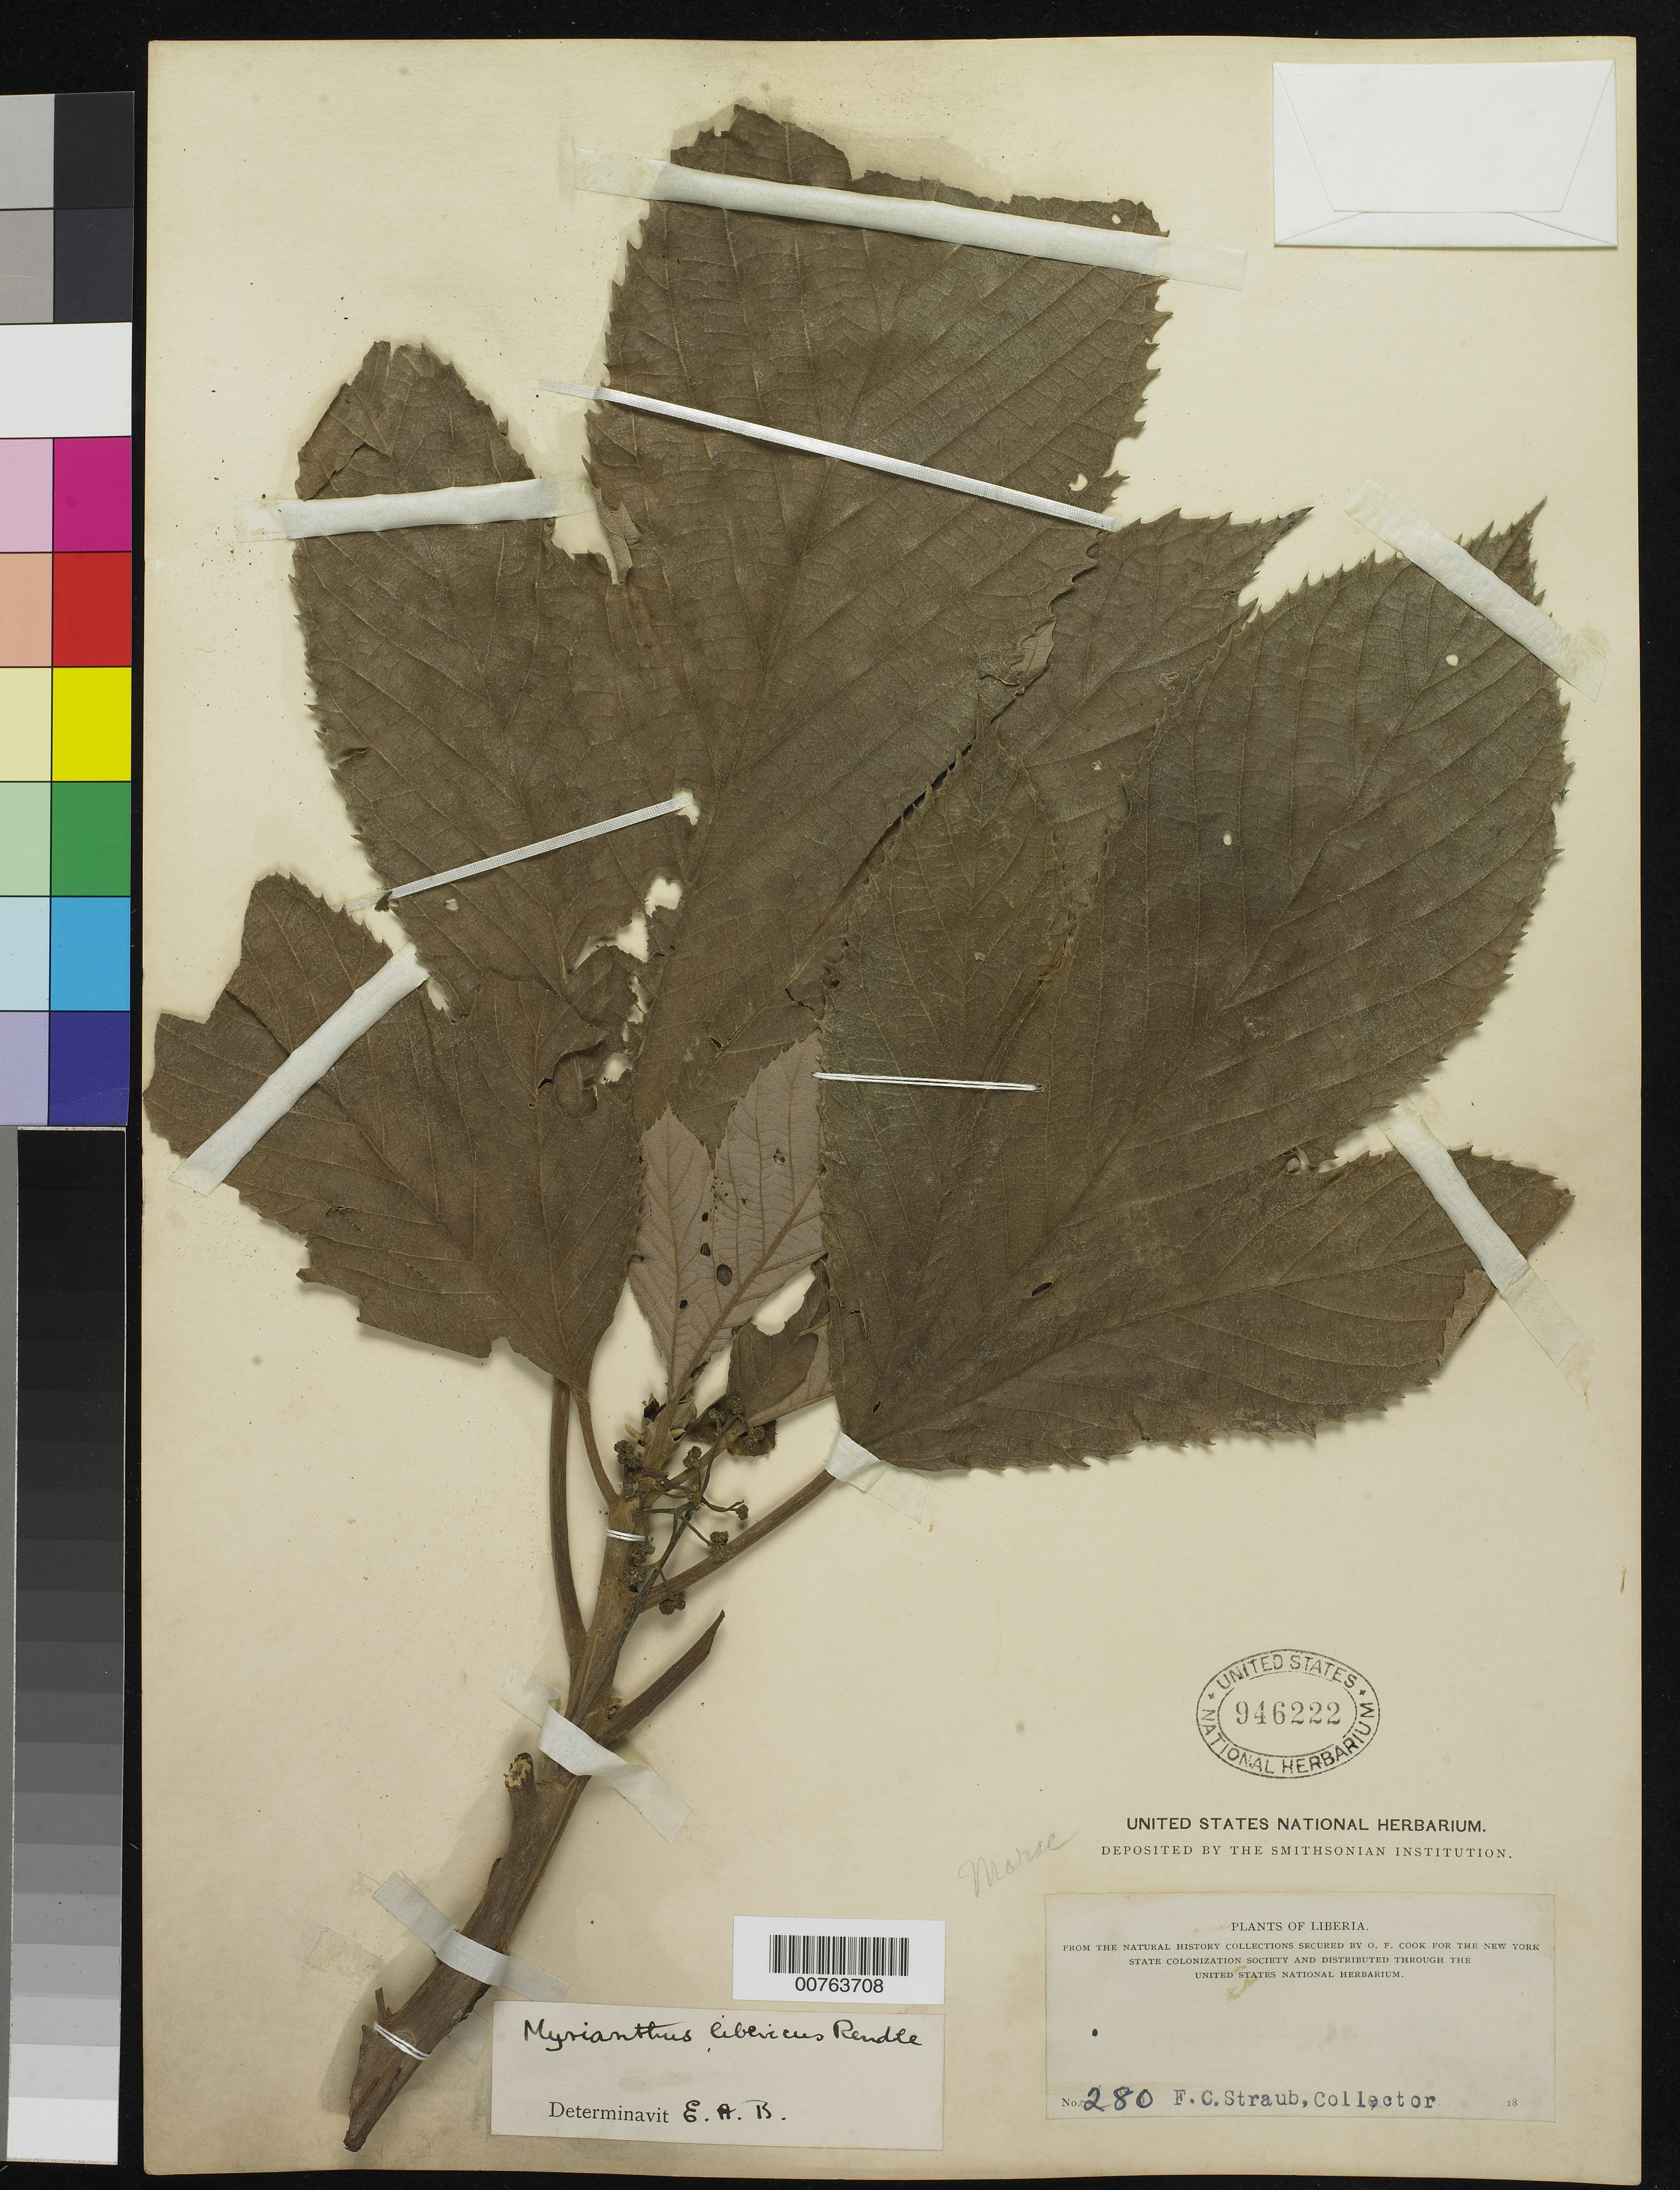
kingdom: Plantae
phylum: Tracheophyta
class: Magnoliopsida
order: Rosales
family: Urticaceae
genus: Myrianthus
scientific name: Myrianthus libericus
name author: Rendle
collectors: F. Straub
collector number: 280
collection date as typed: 18--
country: Liberia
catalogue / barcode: US 946222